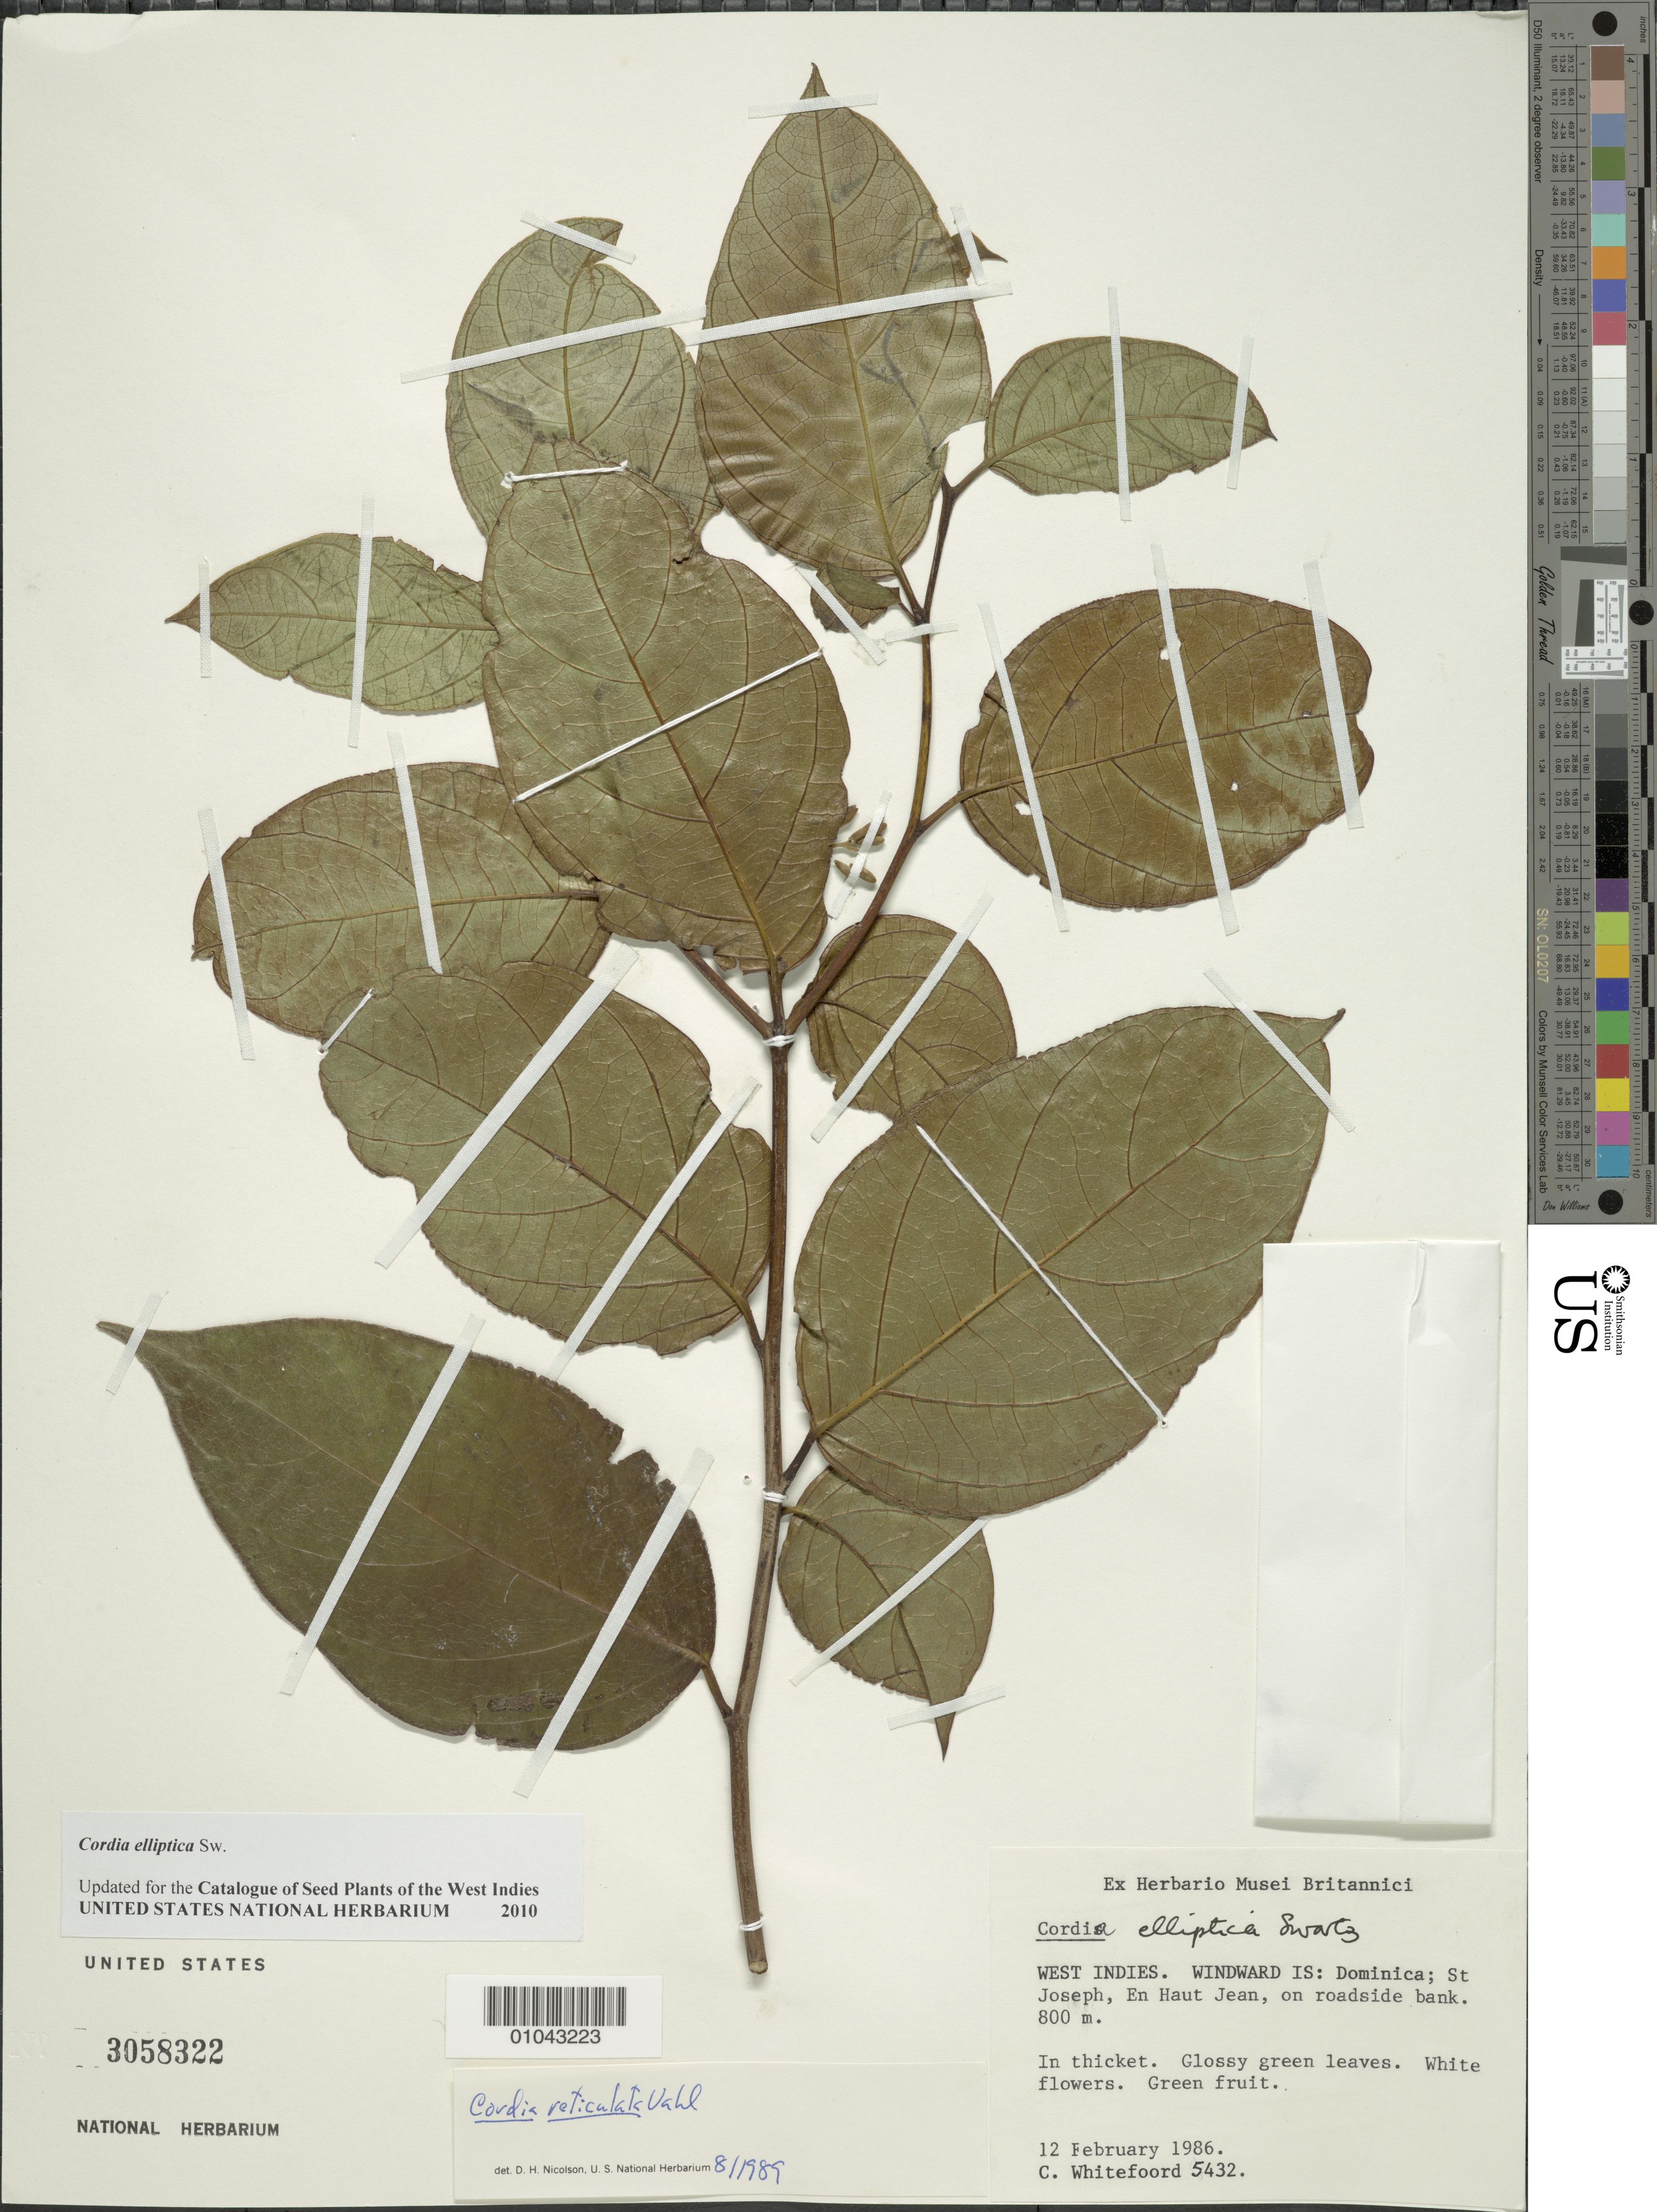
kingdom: Plantae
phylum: Tracheophyta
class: Magnoliopsida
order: Boraginales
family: Cordiaceae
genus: Cordia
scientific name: Cordia elliptica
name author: Sw.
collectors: C. Whitefoord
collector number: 5432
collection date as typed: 12 Feb 1986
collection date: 1986-02-12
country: Dominica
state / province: St. Joseph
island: Dominica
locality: En Haut Jean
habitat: On roadside bank, in thicket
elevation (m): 800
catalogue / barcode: US 3058322